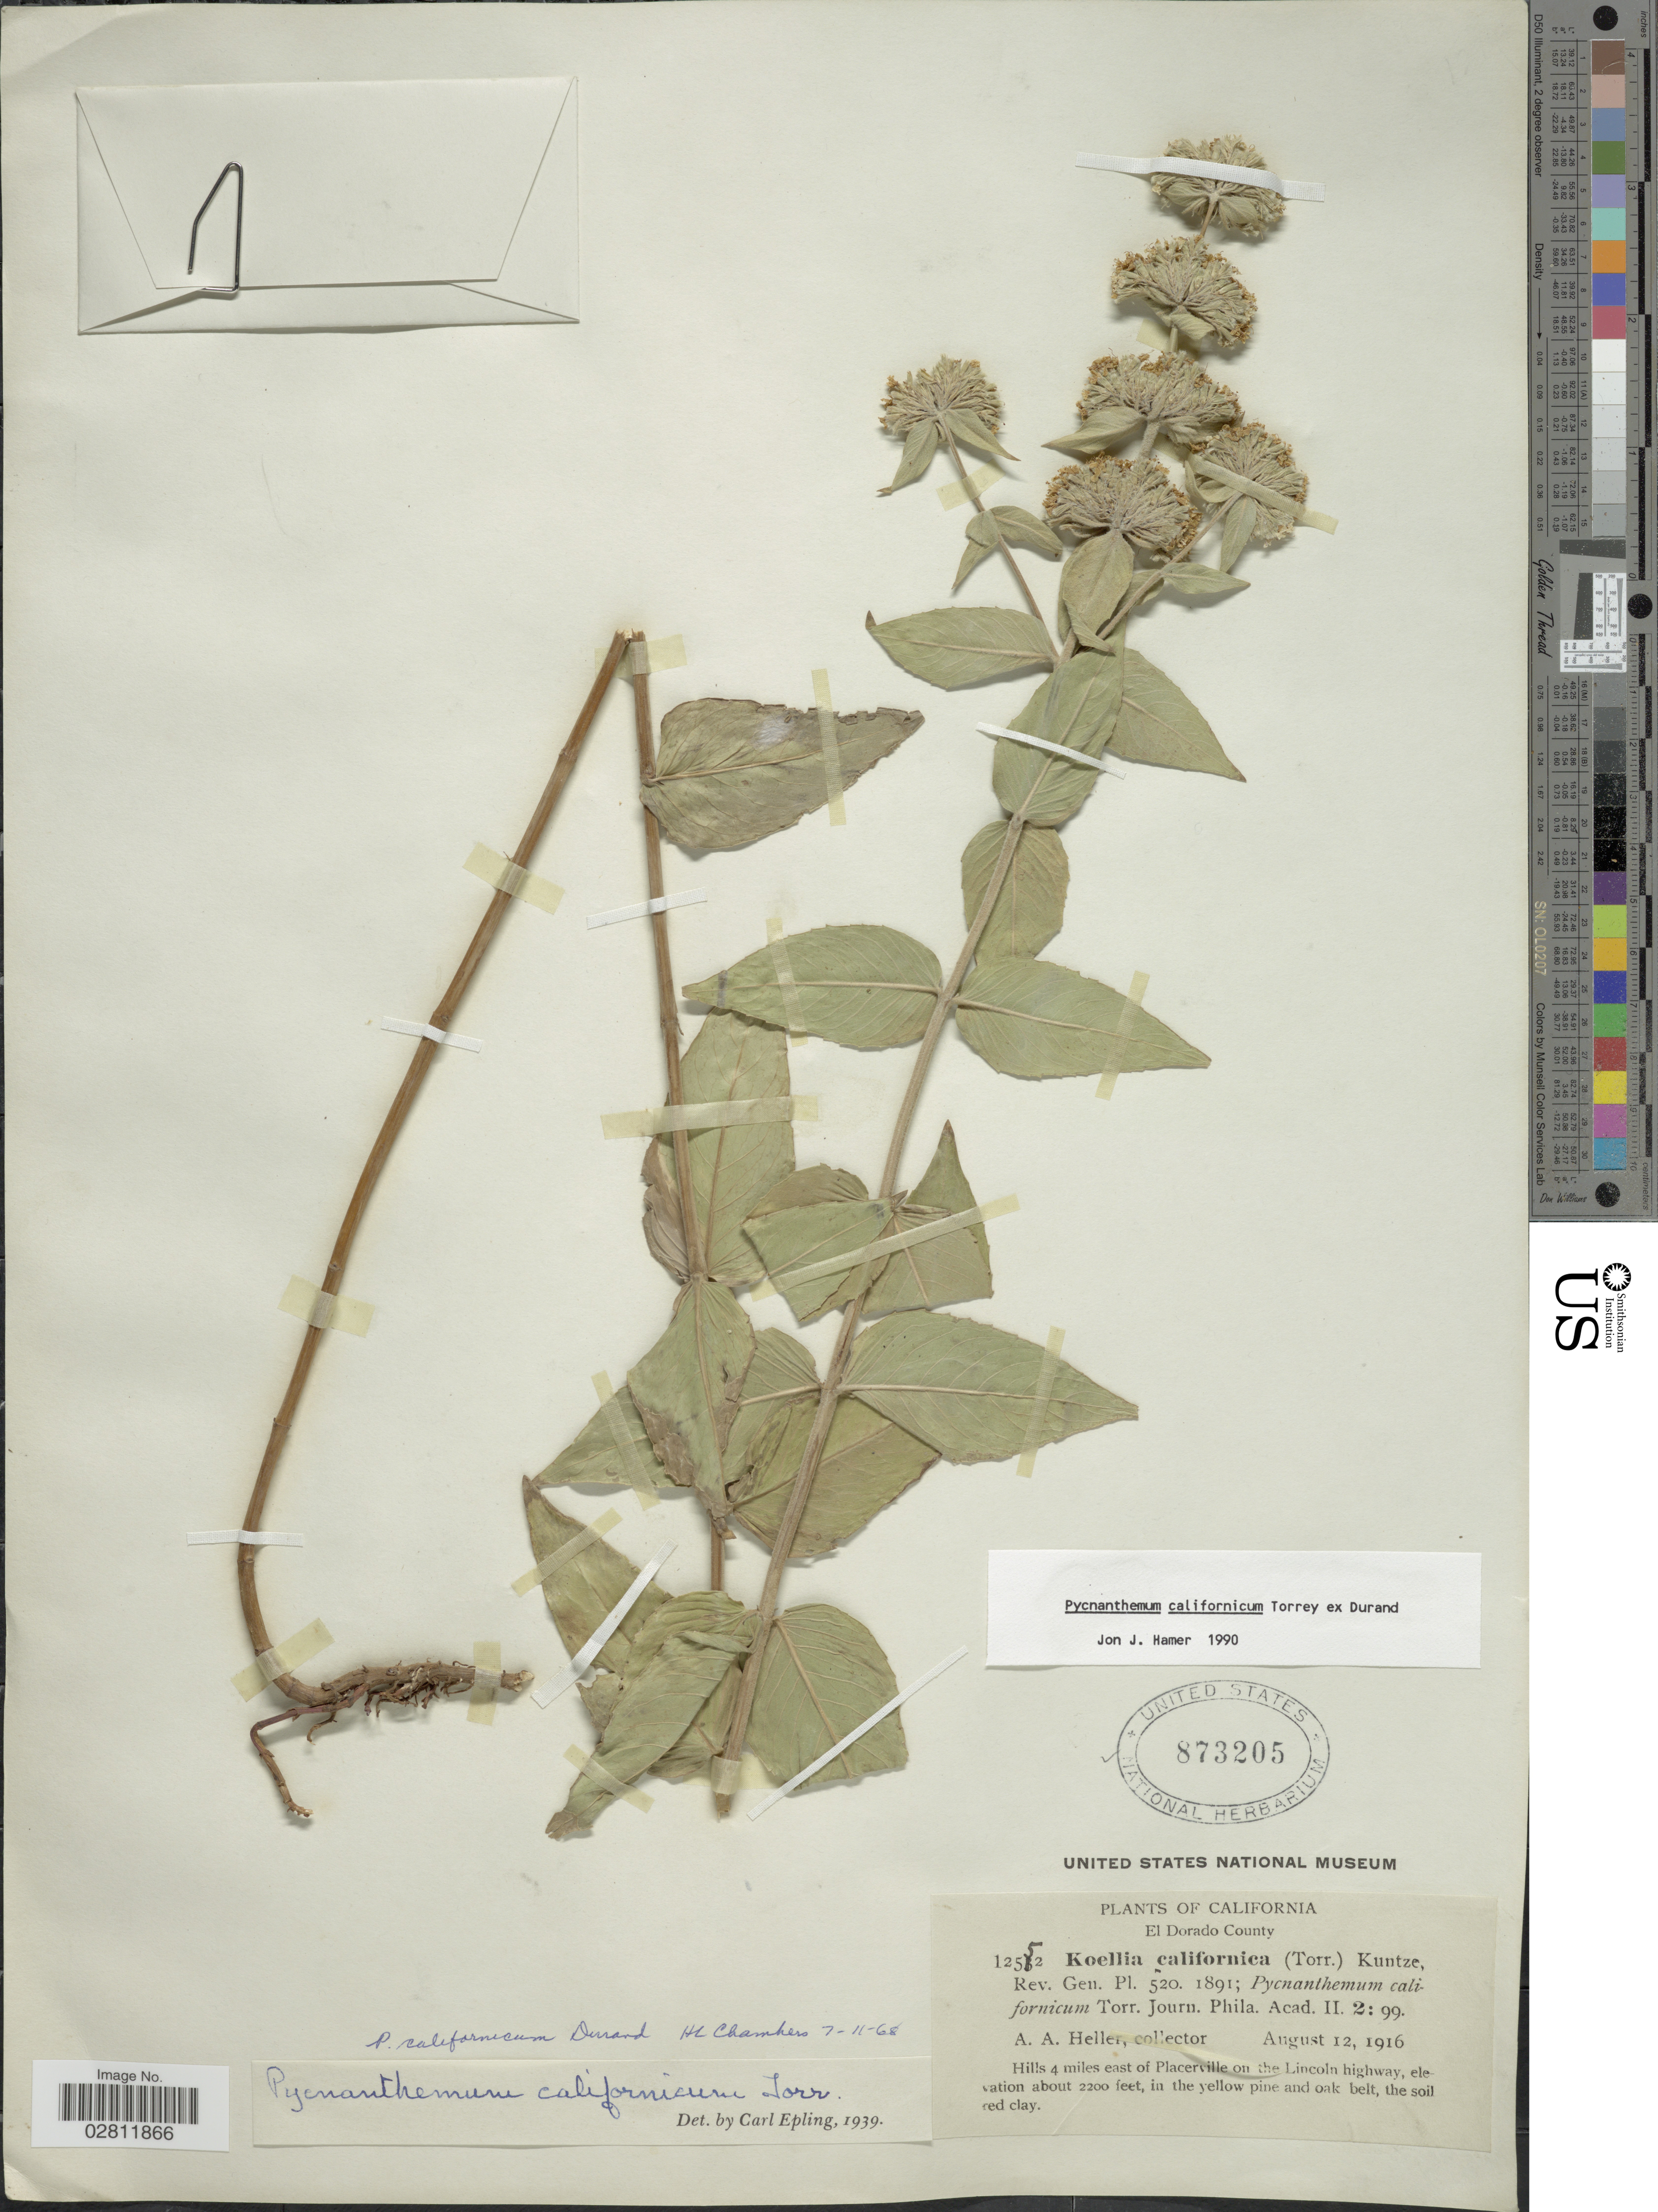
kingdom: Plantae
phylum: Tracheophyta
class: Magnoliopsida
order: Lamiales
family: Lamiaceae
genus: Pycnanthemum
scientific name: Pycnanthemum californicum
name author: Torr. ex Durand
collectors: A. A. Heller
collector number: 12552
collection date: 1916-08-12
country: United States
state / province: California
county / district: El Dorado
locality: El Dorado County. Hills 4 miles east of Placerville on the Lincoln highway.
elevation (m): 671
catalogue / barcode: US 873205